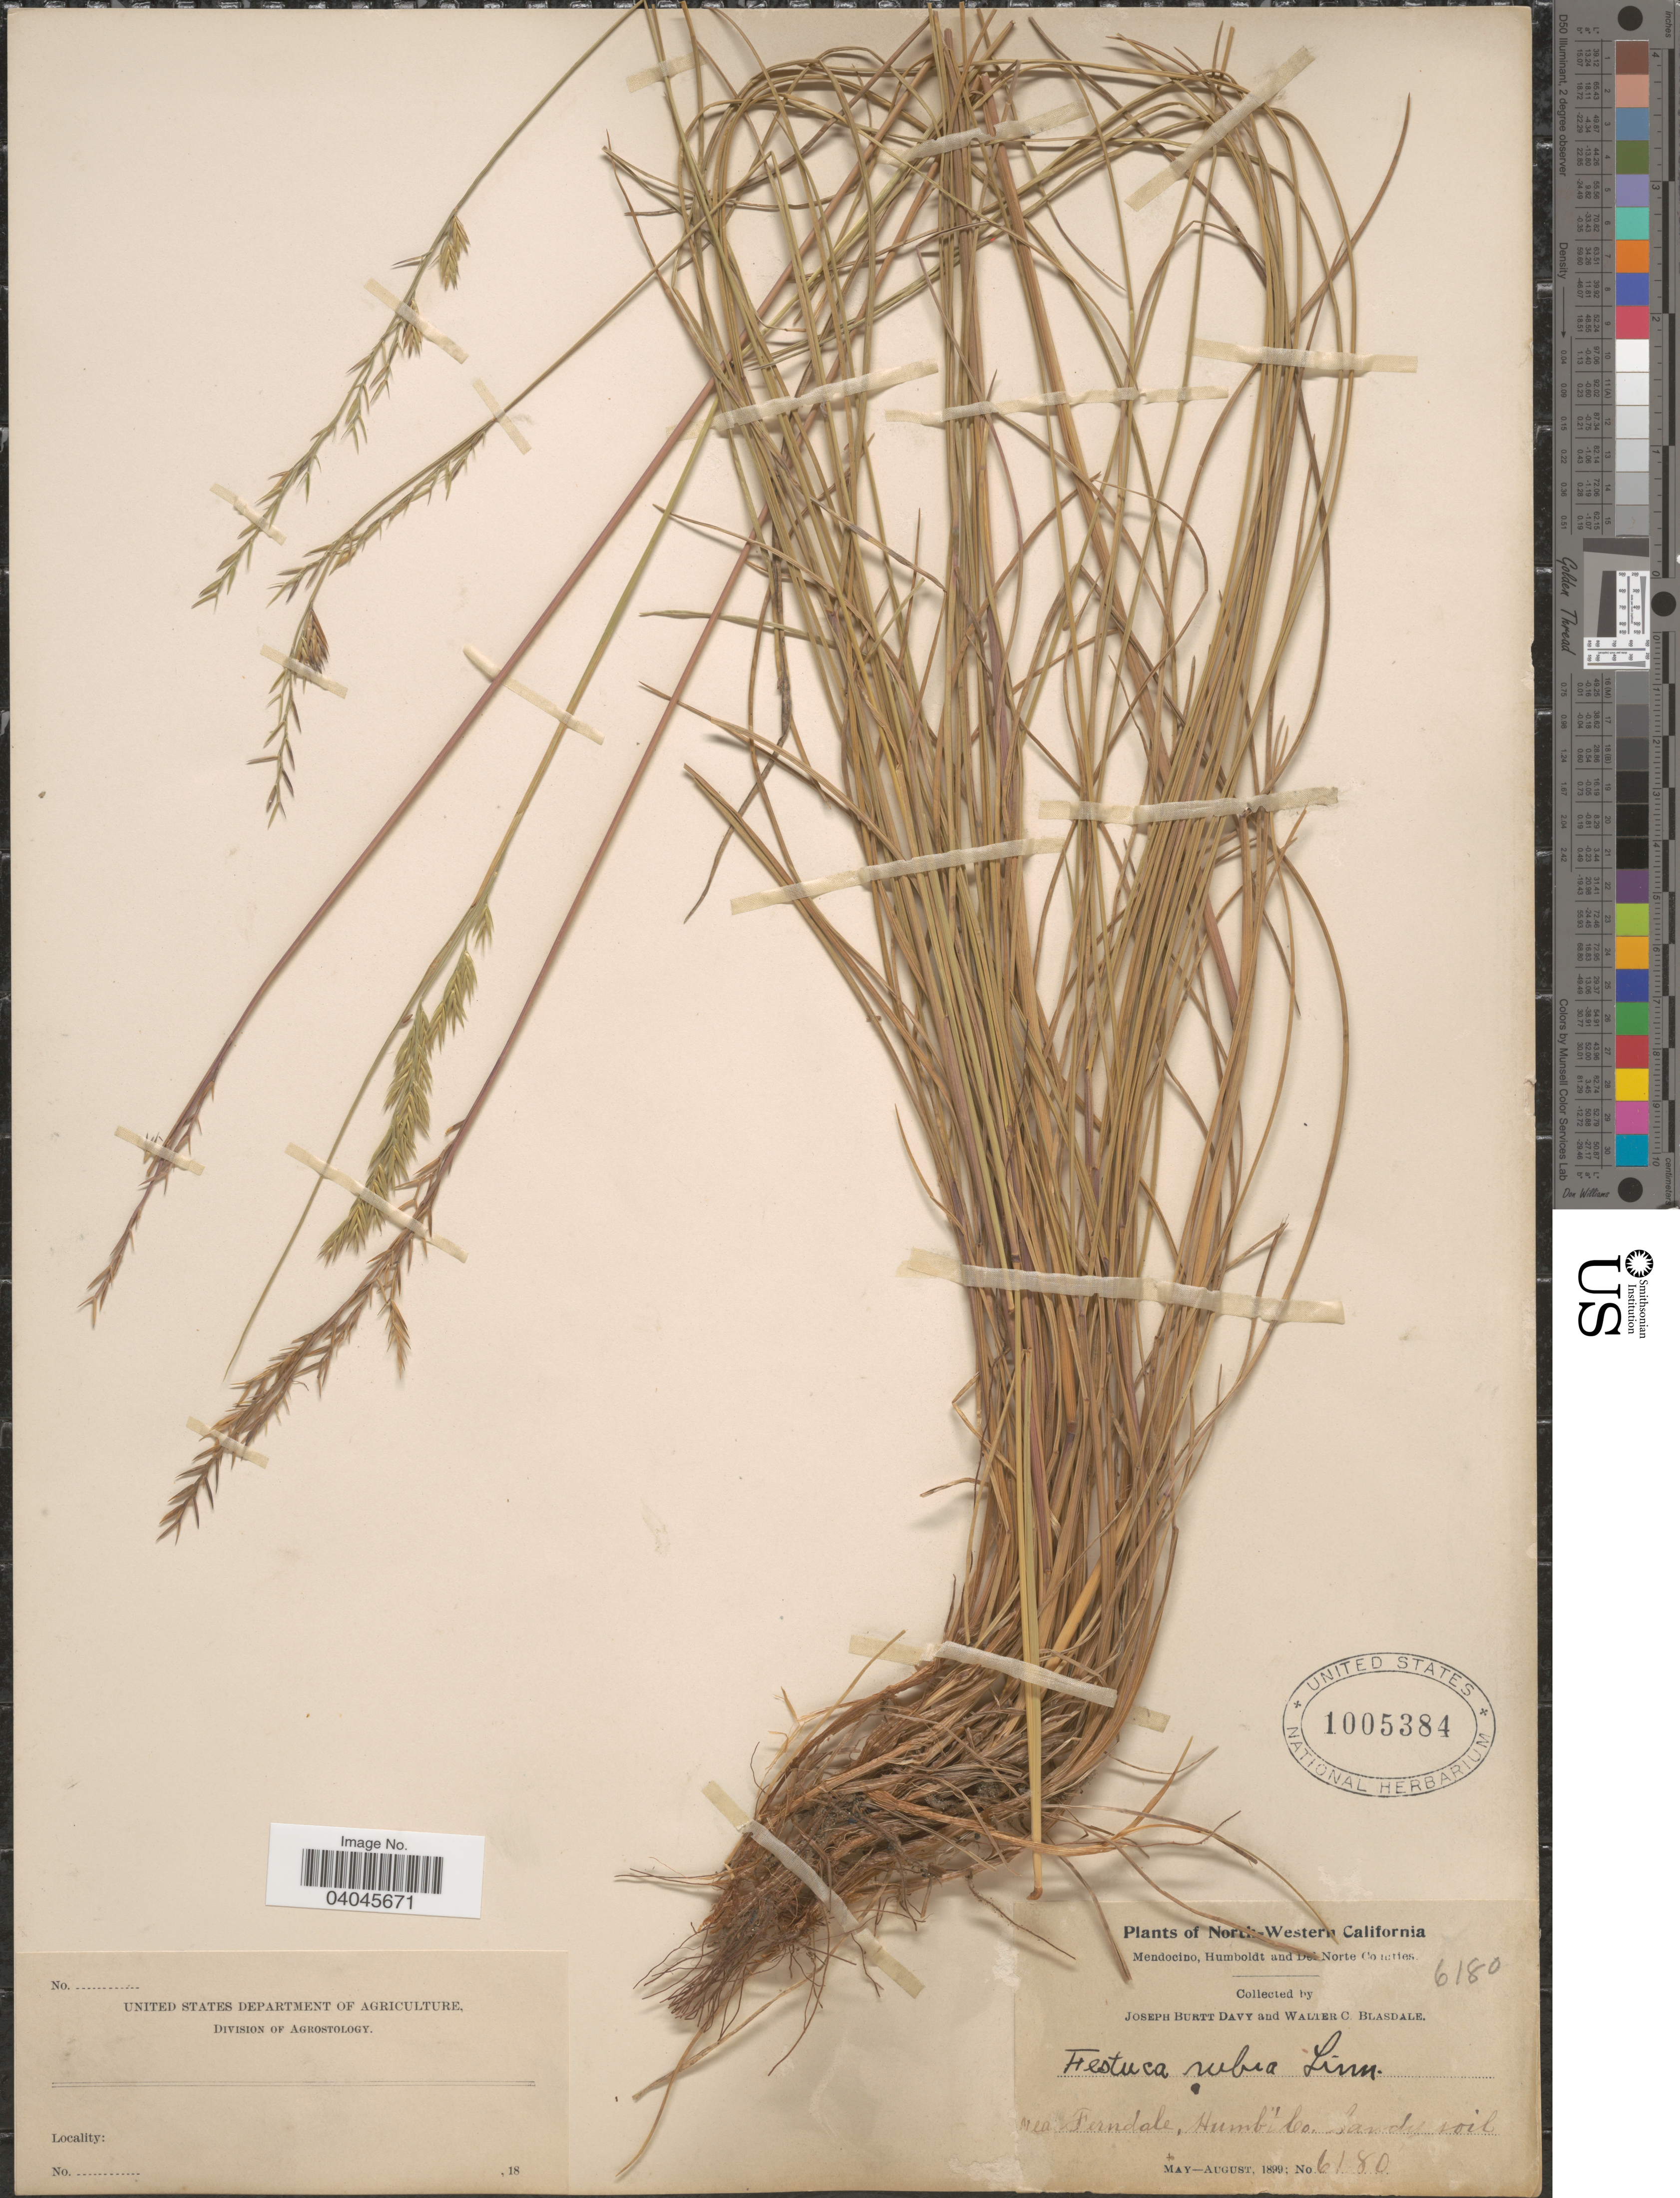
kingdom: Plantae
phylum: Tracheophyta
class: Liliopsida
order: Poales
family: Poaceae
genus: Festuca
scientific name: Festuca rubra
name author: L.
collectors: J. Burtt Davy & W. Blasdale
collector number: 6180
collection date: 1899-05/1899-08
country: United States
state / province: California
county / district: Humboldt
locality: North-Western California. Near Ferndale, Humb' t Co.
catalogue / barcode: US 1005384